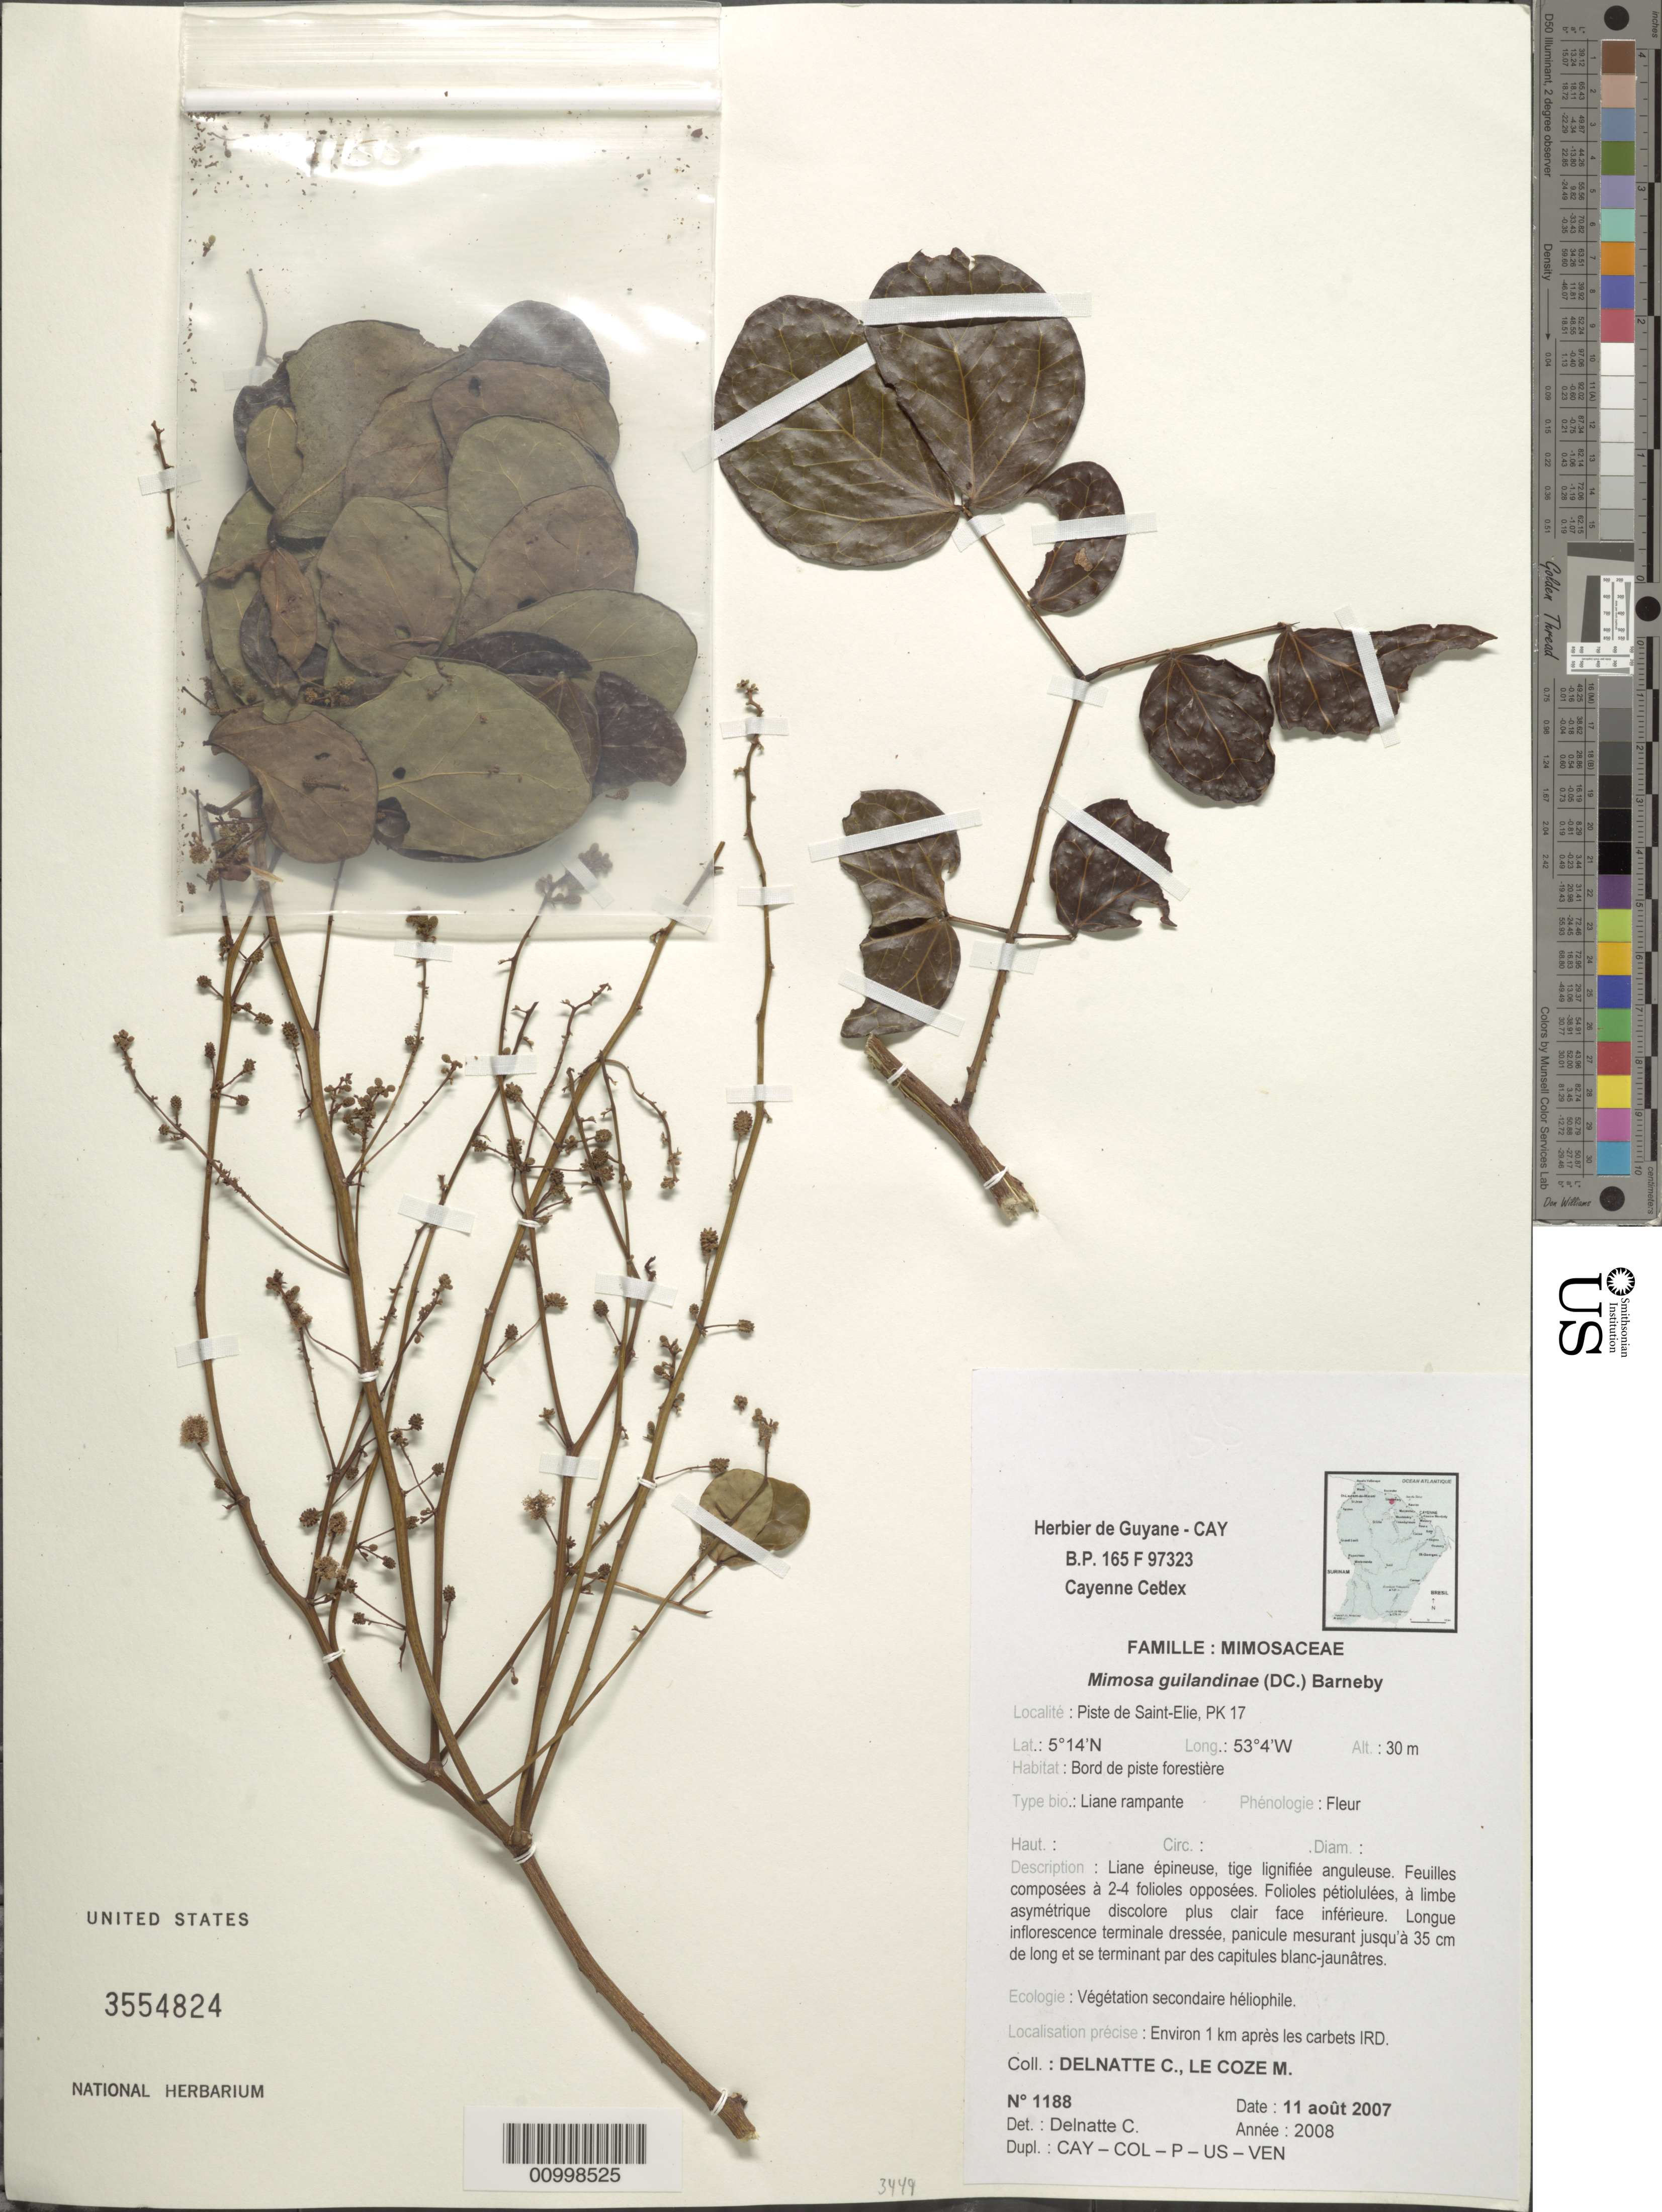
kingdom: Plantae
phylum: Tracheophyta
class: Magnoliopsida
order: Fabales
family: Fabaceae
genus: Mimosa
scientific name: Mimosa guilandinae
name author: (DC.) Barneby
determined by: Delnatte, C.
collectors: C. Delnatte & M. Le Coze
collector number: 1188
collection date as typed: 11-Aug-07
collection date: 2007-08-11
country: French Guiana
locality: Piste de Saint-Elie, PK 17; environ 1km apres les carbets IRD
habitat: Bord de piste forestiere; vegetation secondaire heliophile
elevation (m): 30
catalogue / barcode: US 3554824